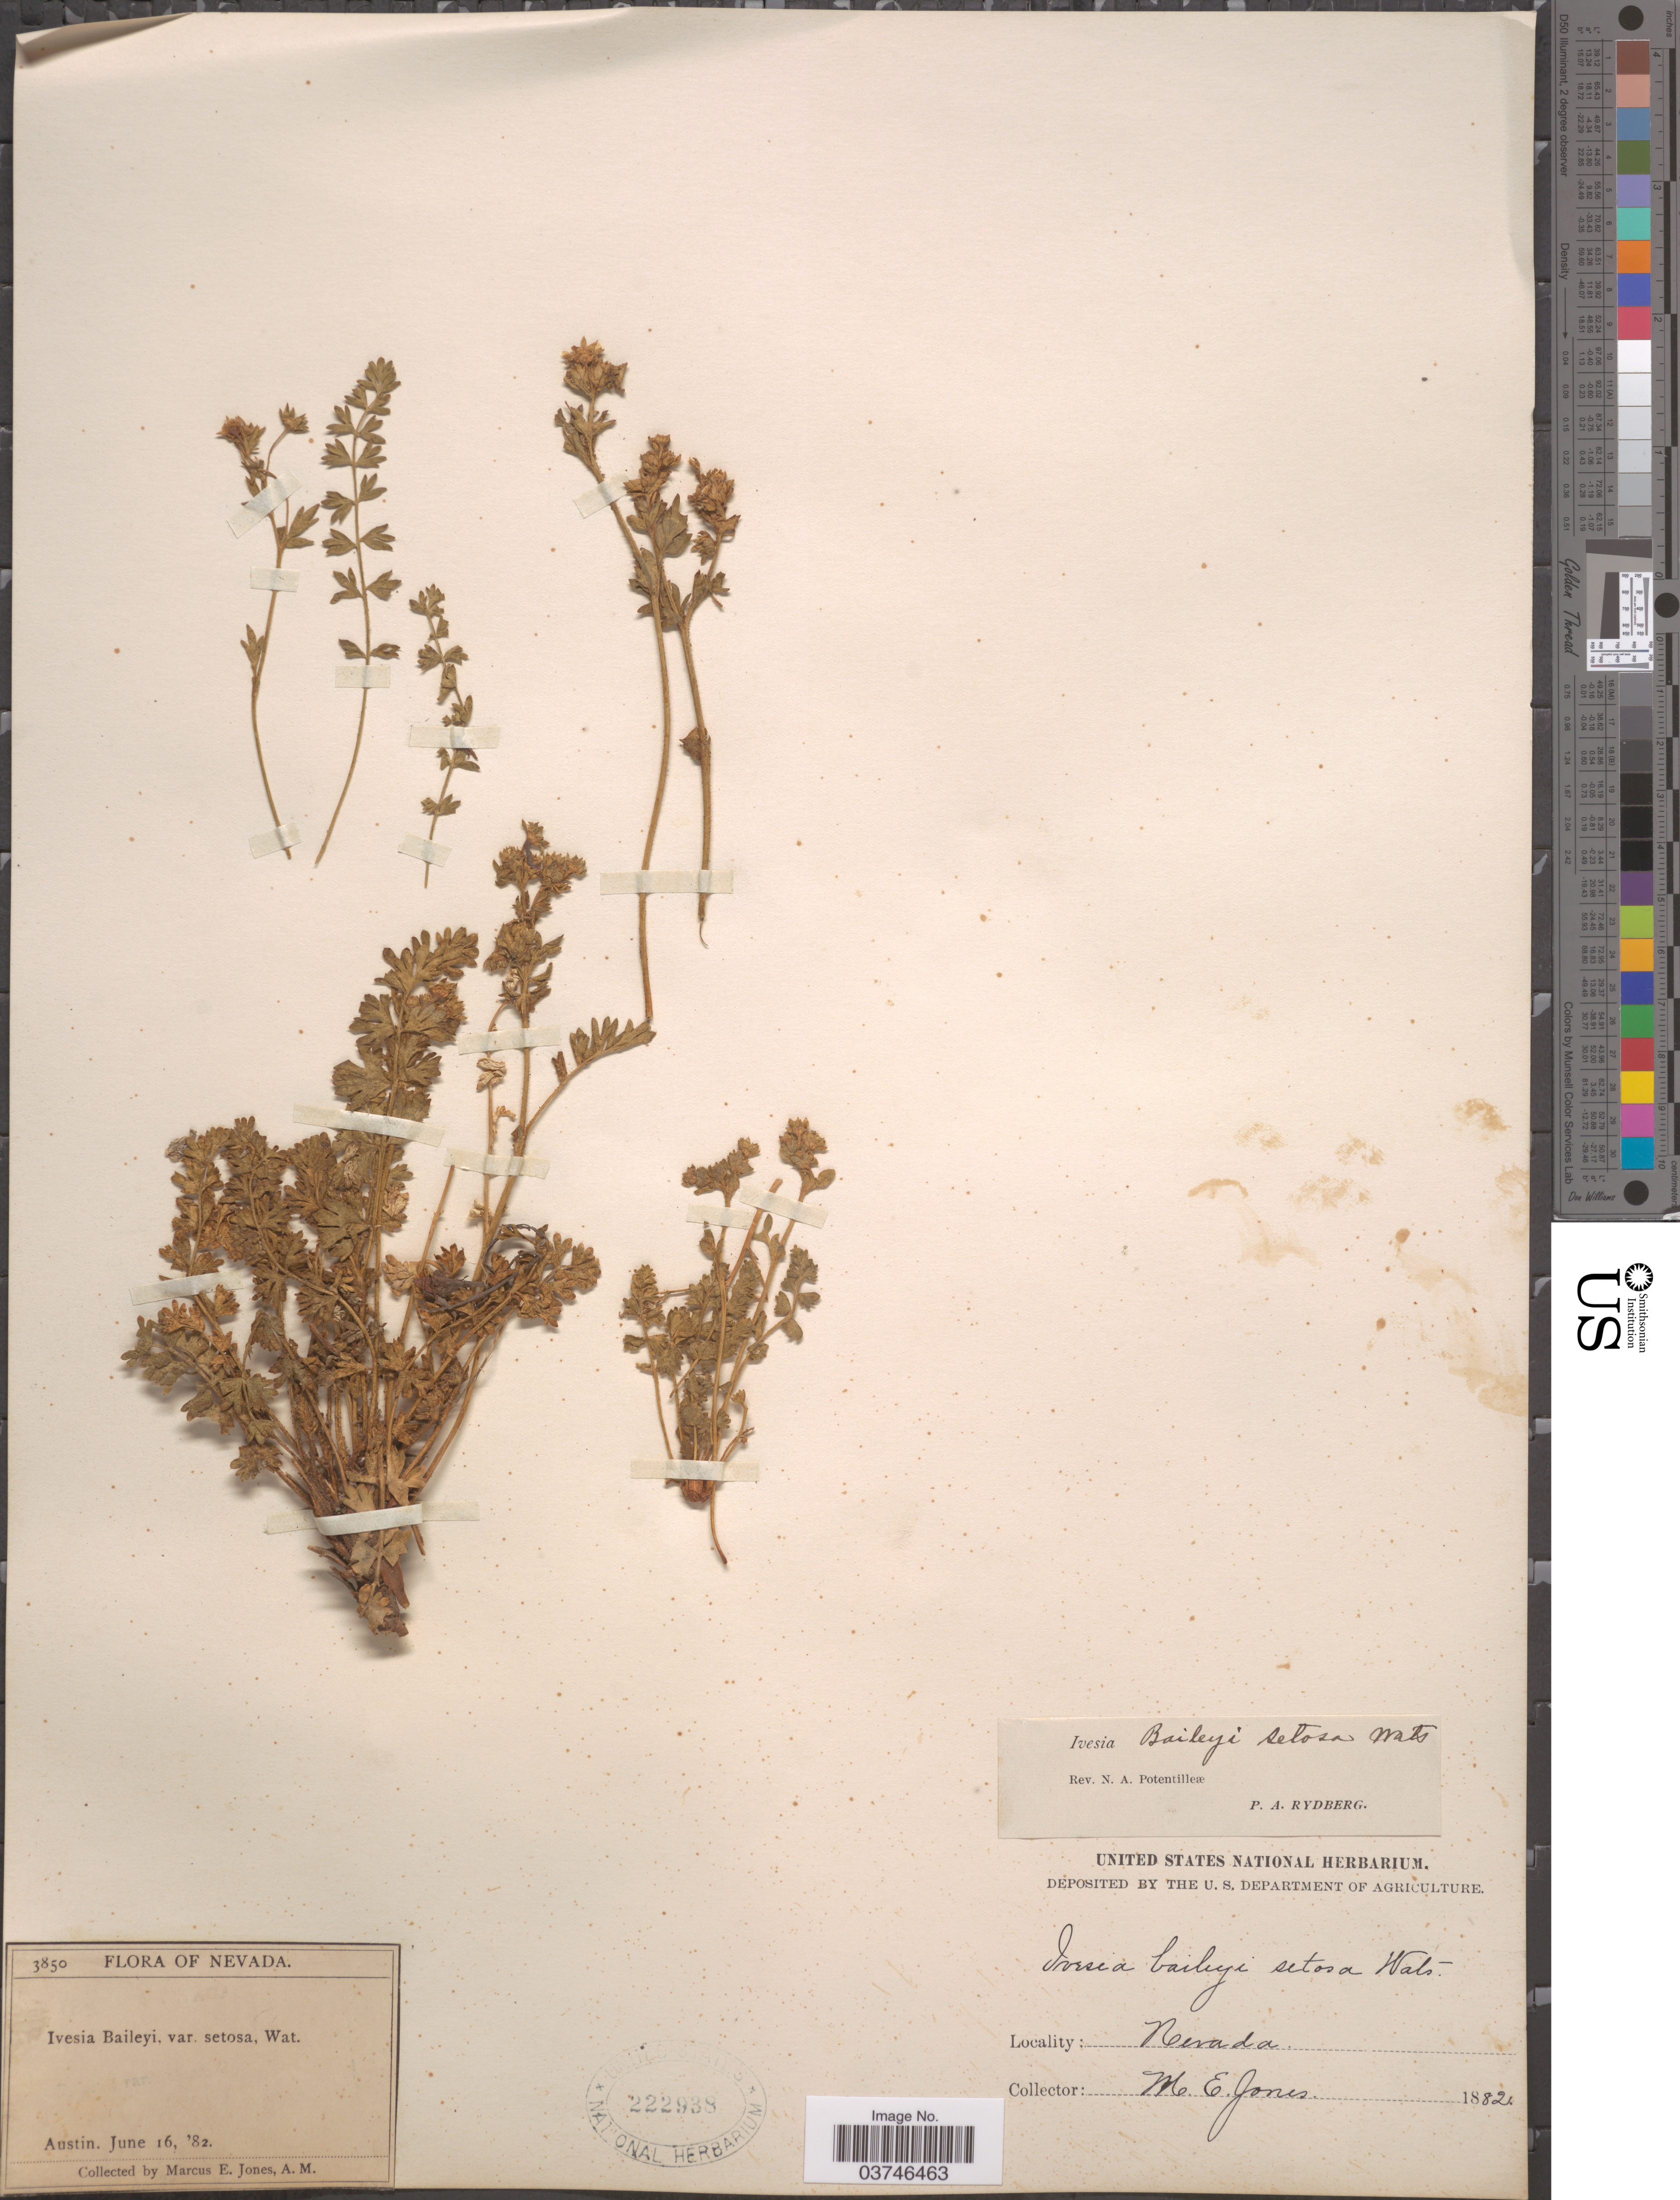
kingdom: Plantae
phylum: Tracheophyta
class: Magnoliopsida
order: Rosales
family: Rosaceae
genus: Potentilla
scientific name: Potentilla setosa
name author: (S. Watson) Mosyakin & Shiyan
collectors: M. E. Jones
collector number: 3850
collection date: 1882-06-16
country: United States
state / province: Nevada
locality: Austin.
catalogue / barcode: US 222938